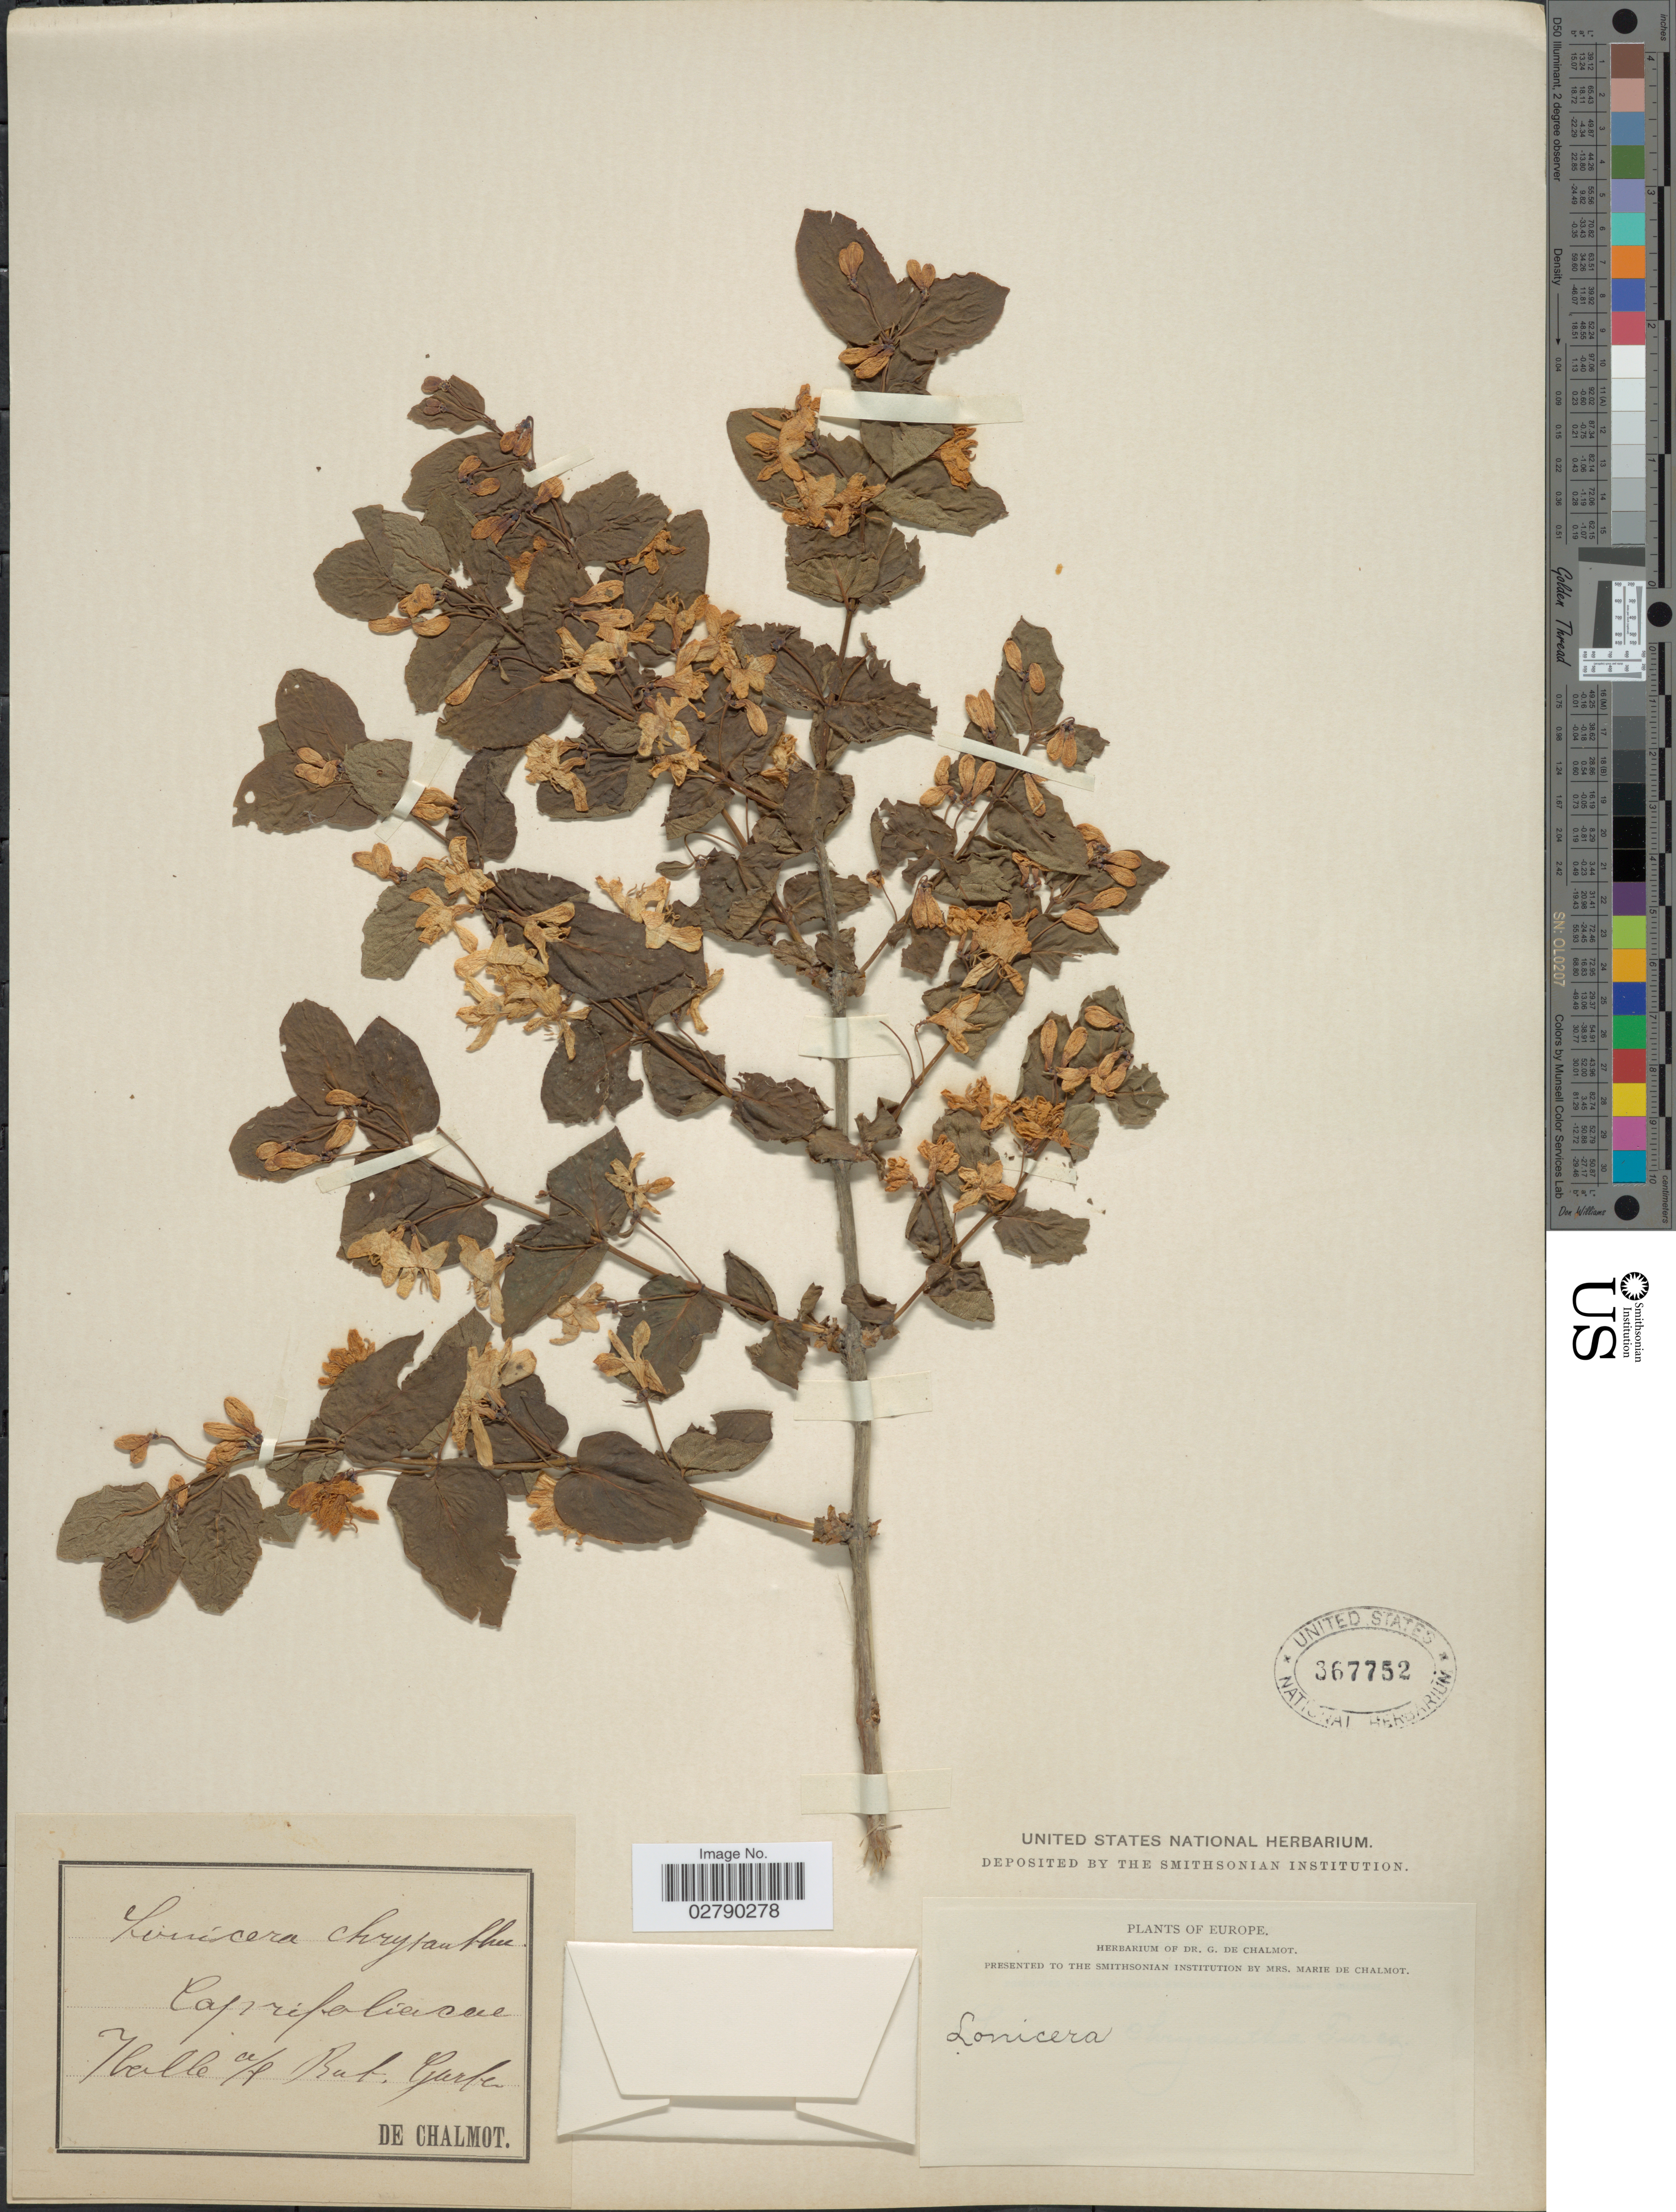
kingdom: Plantae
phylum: Tracheophyta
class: Magnoliopsida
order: Dipsacales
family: Caprifoliaceae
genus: Lonicera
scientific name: Lonicera chrysantha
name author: Turcz. ex Ledeb.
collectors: De Chalmot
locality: Europe. Iballe a/f Bot. Garber. [interpreted]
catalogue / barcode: US 367752